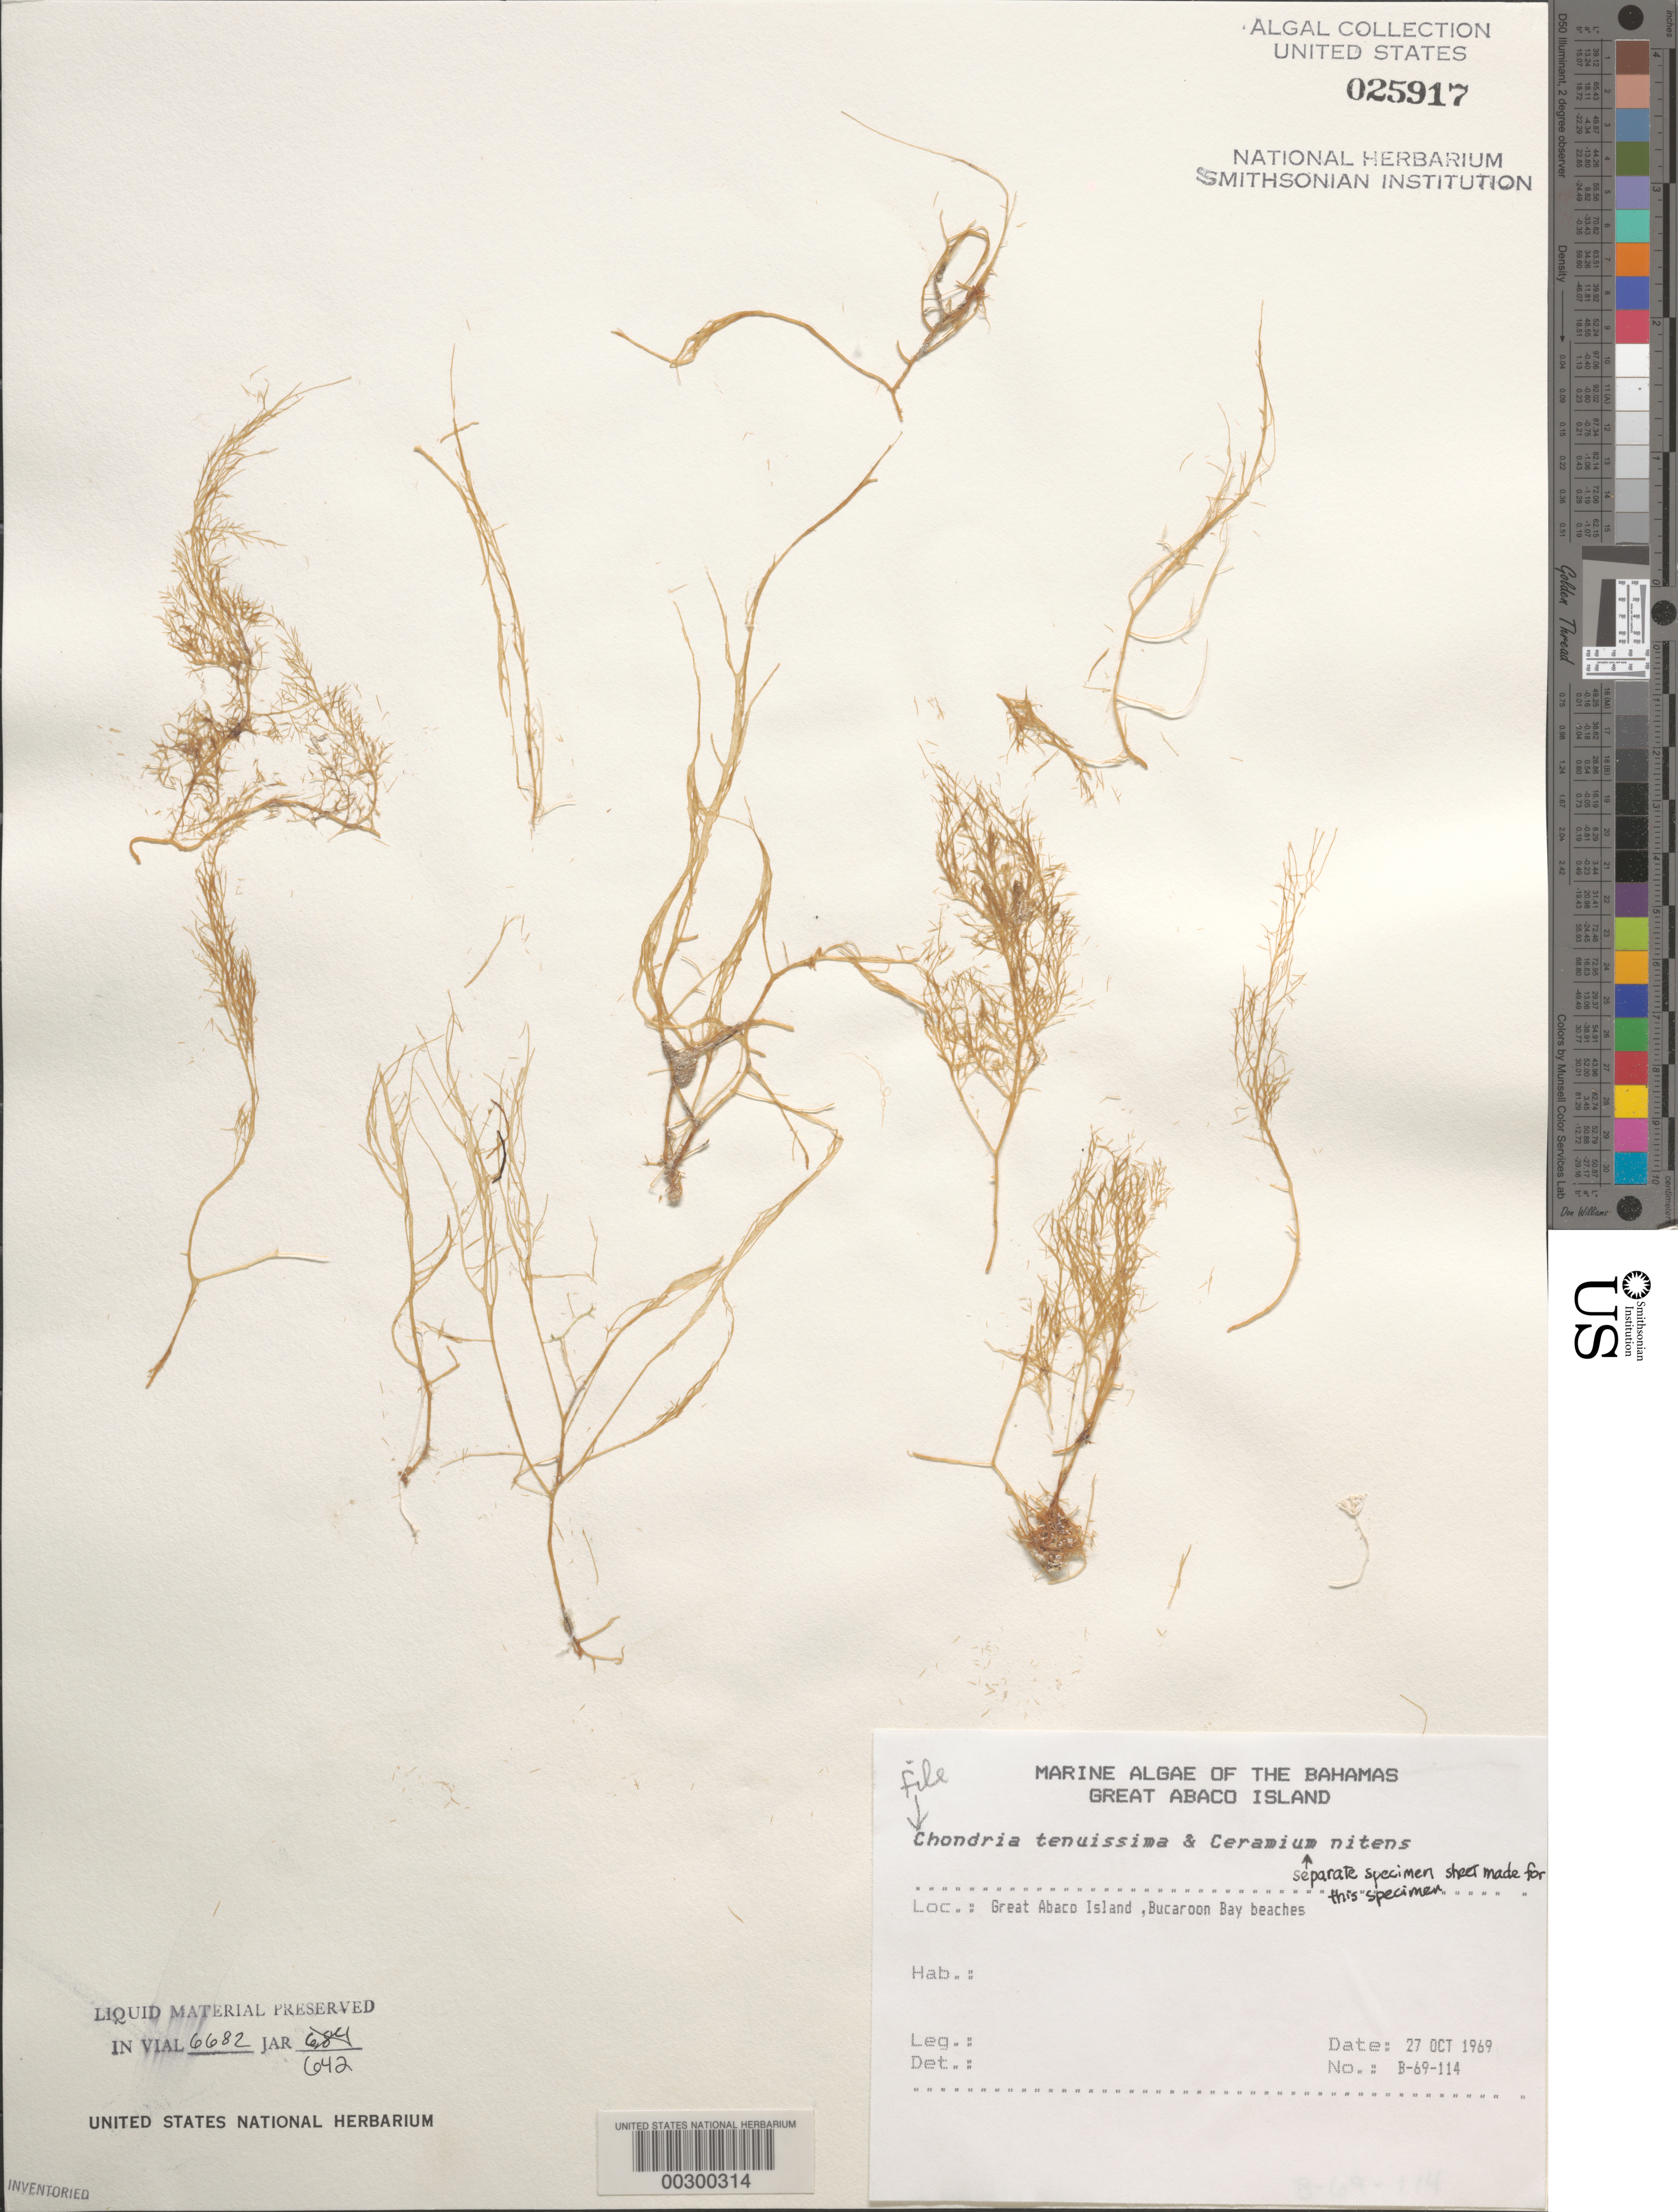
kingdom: Plantae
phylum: Rhodophyta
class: Florideophyceae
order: Ceramiales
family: Rhodomelaceae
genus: Chondria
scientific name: Chondria capillaris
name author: M.J. Wynne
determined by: Algae name updating Project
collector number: B-69-114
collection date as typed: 27 Oct 1969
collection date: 1969-10-27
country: Bahamas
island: Great Abaco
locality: Buckaroon Bay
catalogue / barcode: US 25917